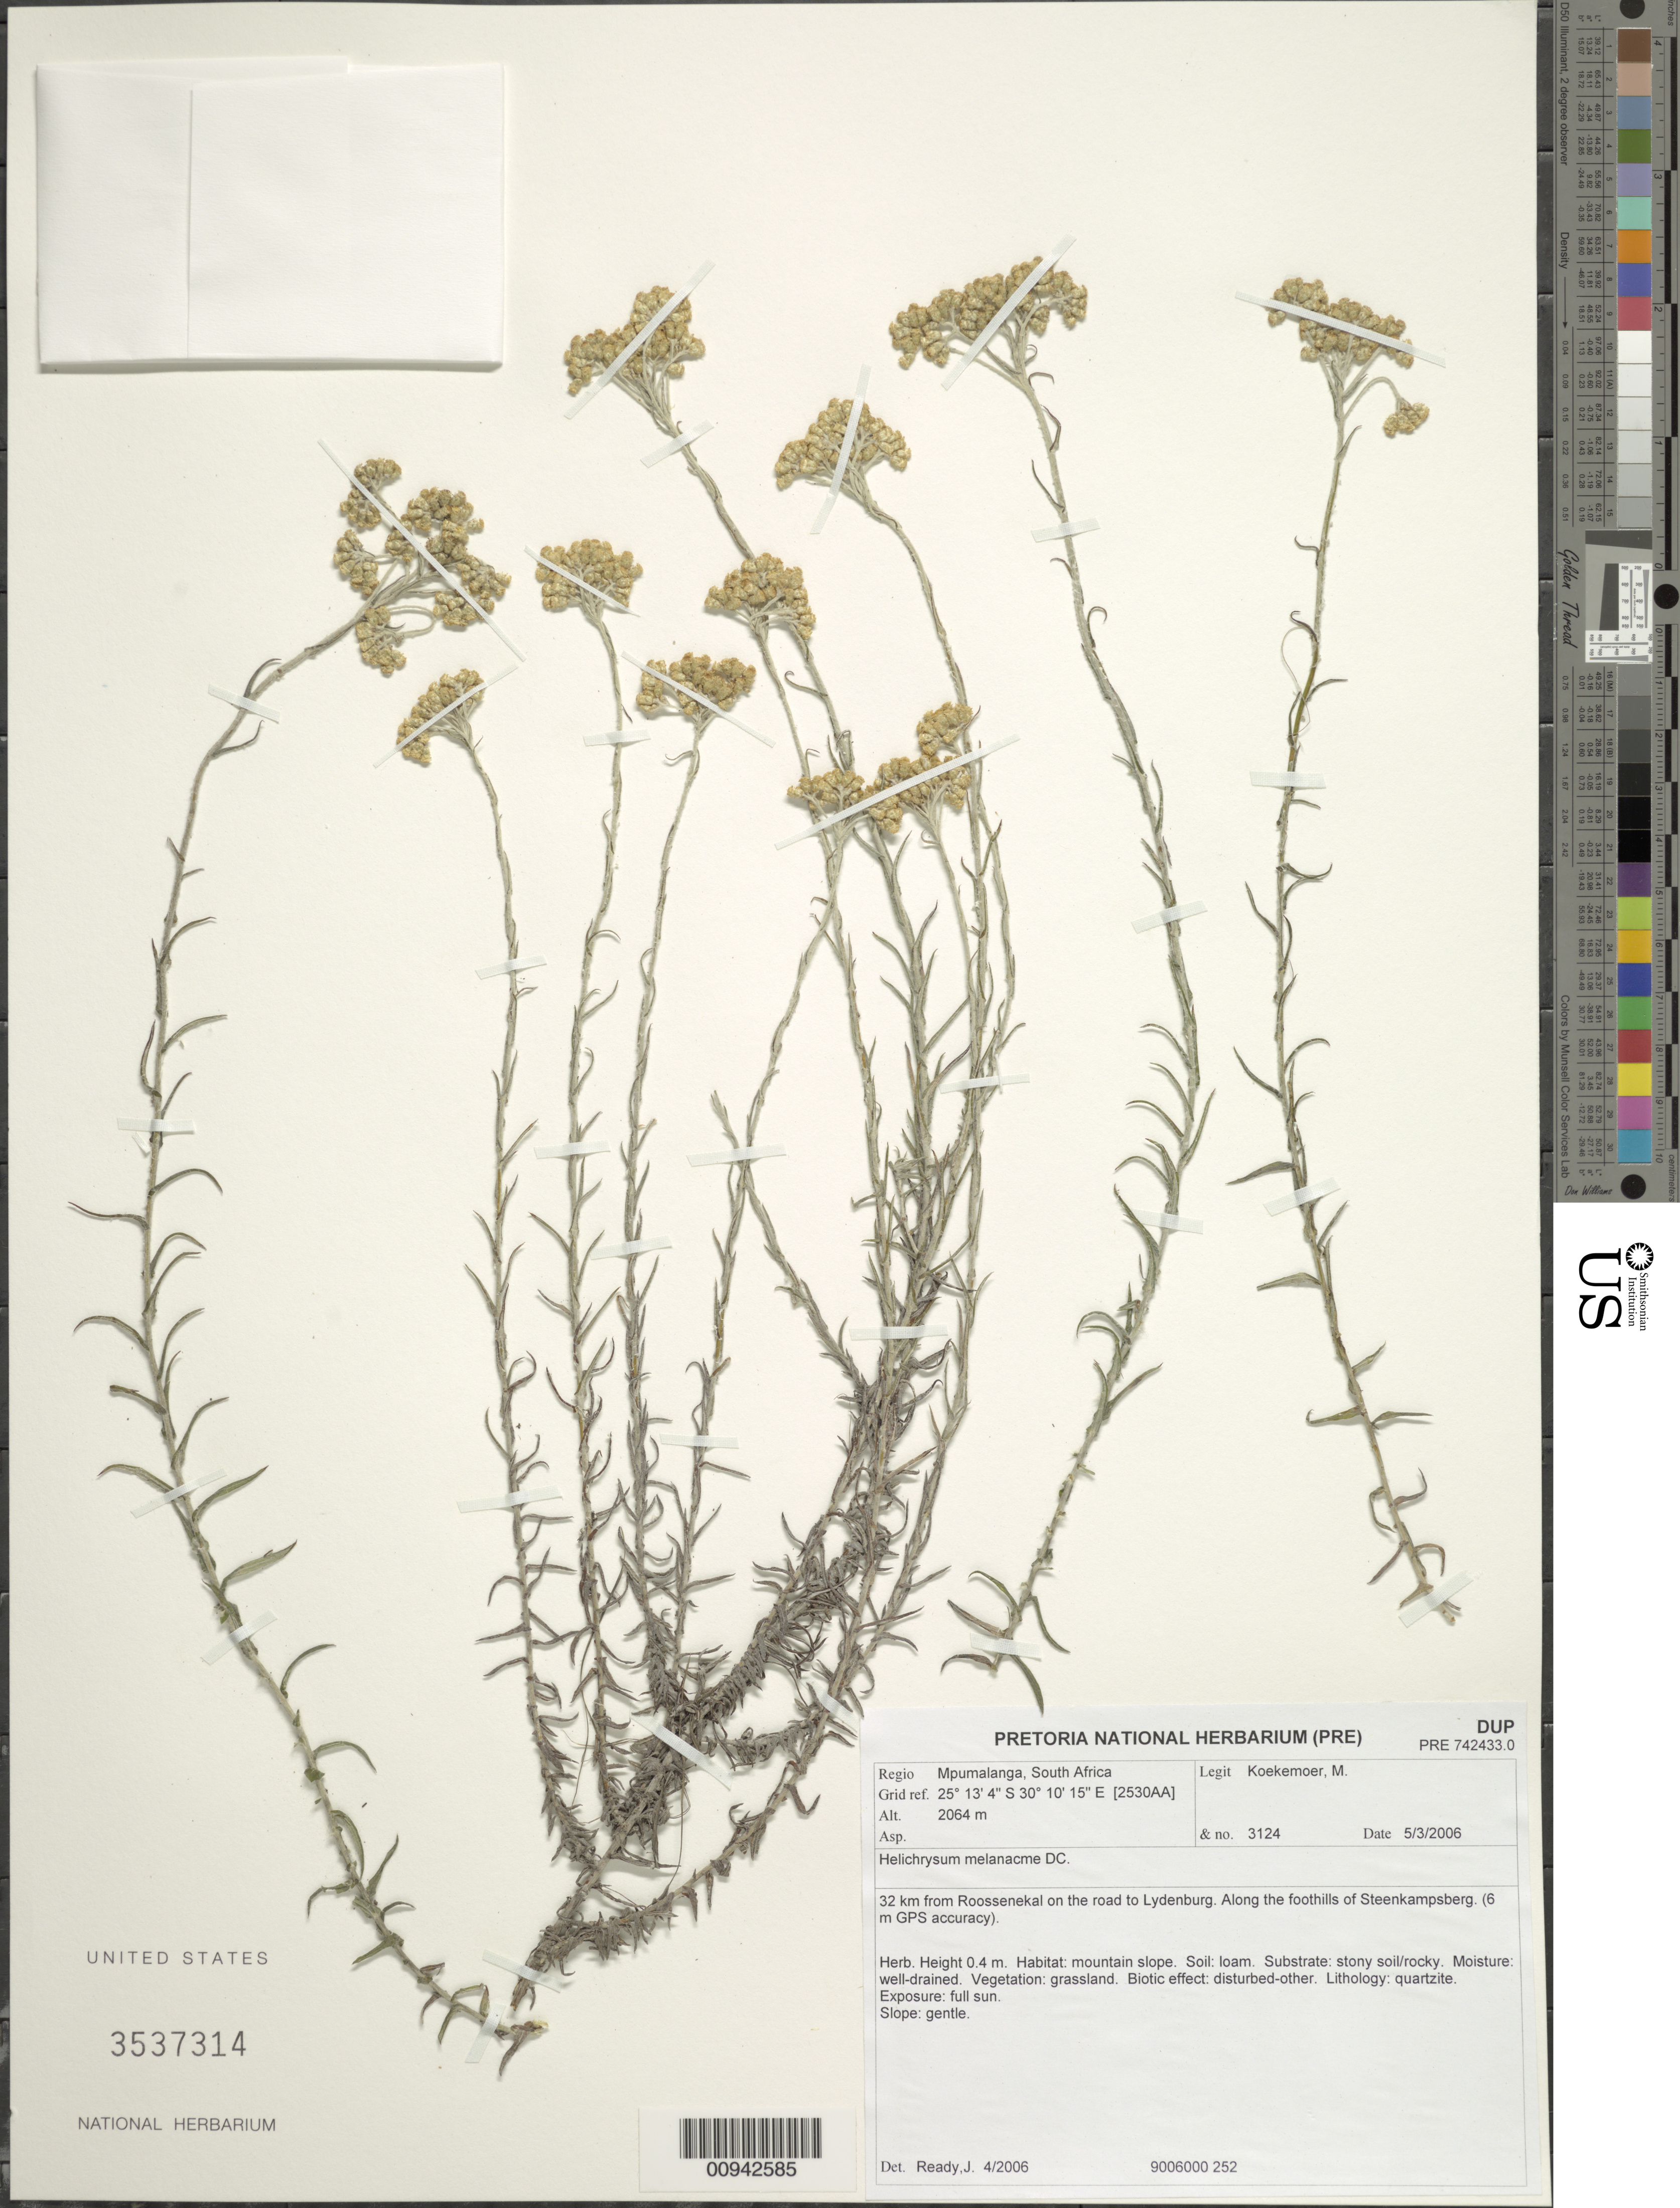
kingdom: Plantae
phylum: Tracheophyta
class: Magnoliopsida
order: Asterales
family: Asteraceae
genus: Helichrysum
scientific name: Helichrysum melanacme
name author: DC.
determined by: Ready, J.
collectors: M. Koekemoer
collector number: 3124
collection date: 2006-03-05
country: South Africa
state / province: Mpumalanga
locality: Roossenekal, 32 km from on the road to Lydenburg. Along the foothills of Steenkampsberg (6m GPS accuracy)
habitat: Mountain slope. Loam. Substrate: stony soil/rocky. Well-drained. Grassland. Disturbed ground. Quartzite. Full sun. Gentle slope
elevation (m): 2064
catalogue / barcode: US 3537314